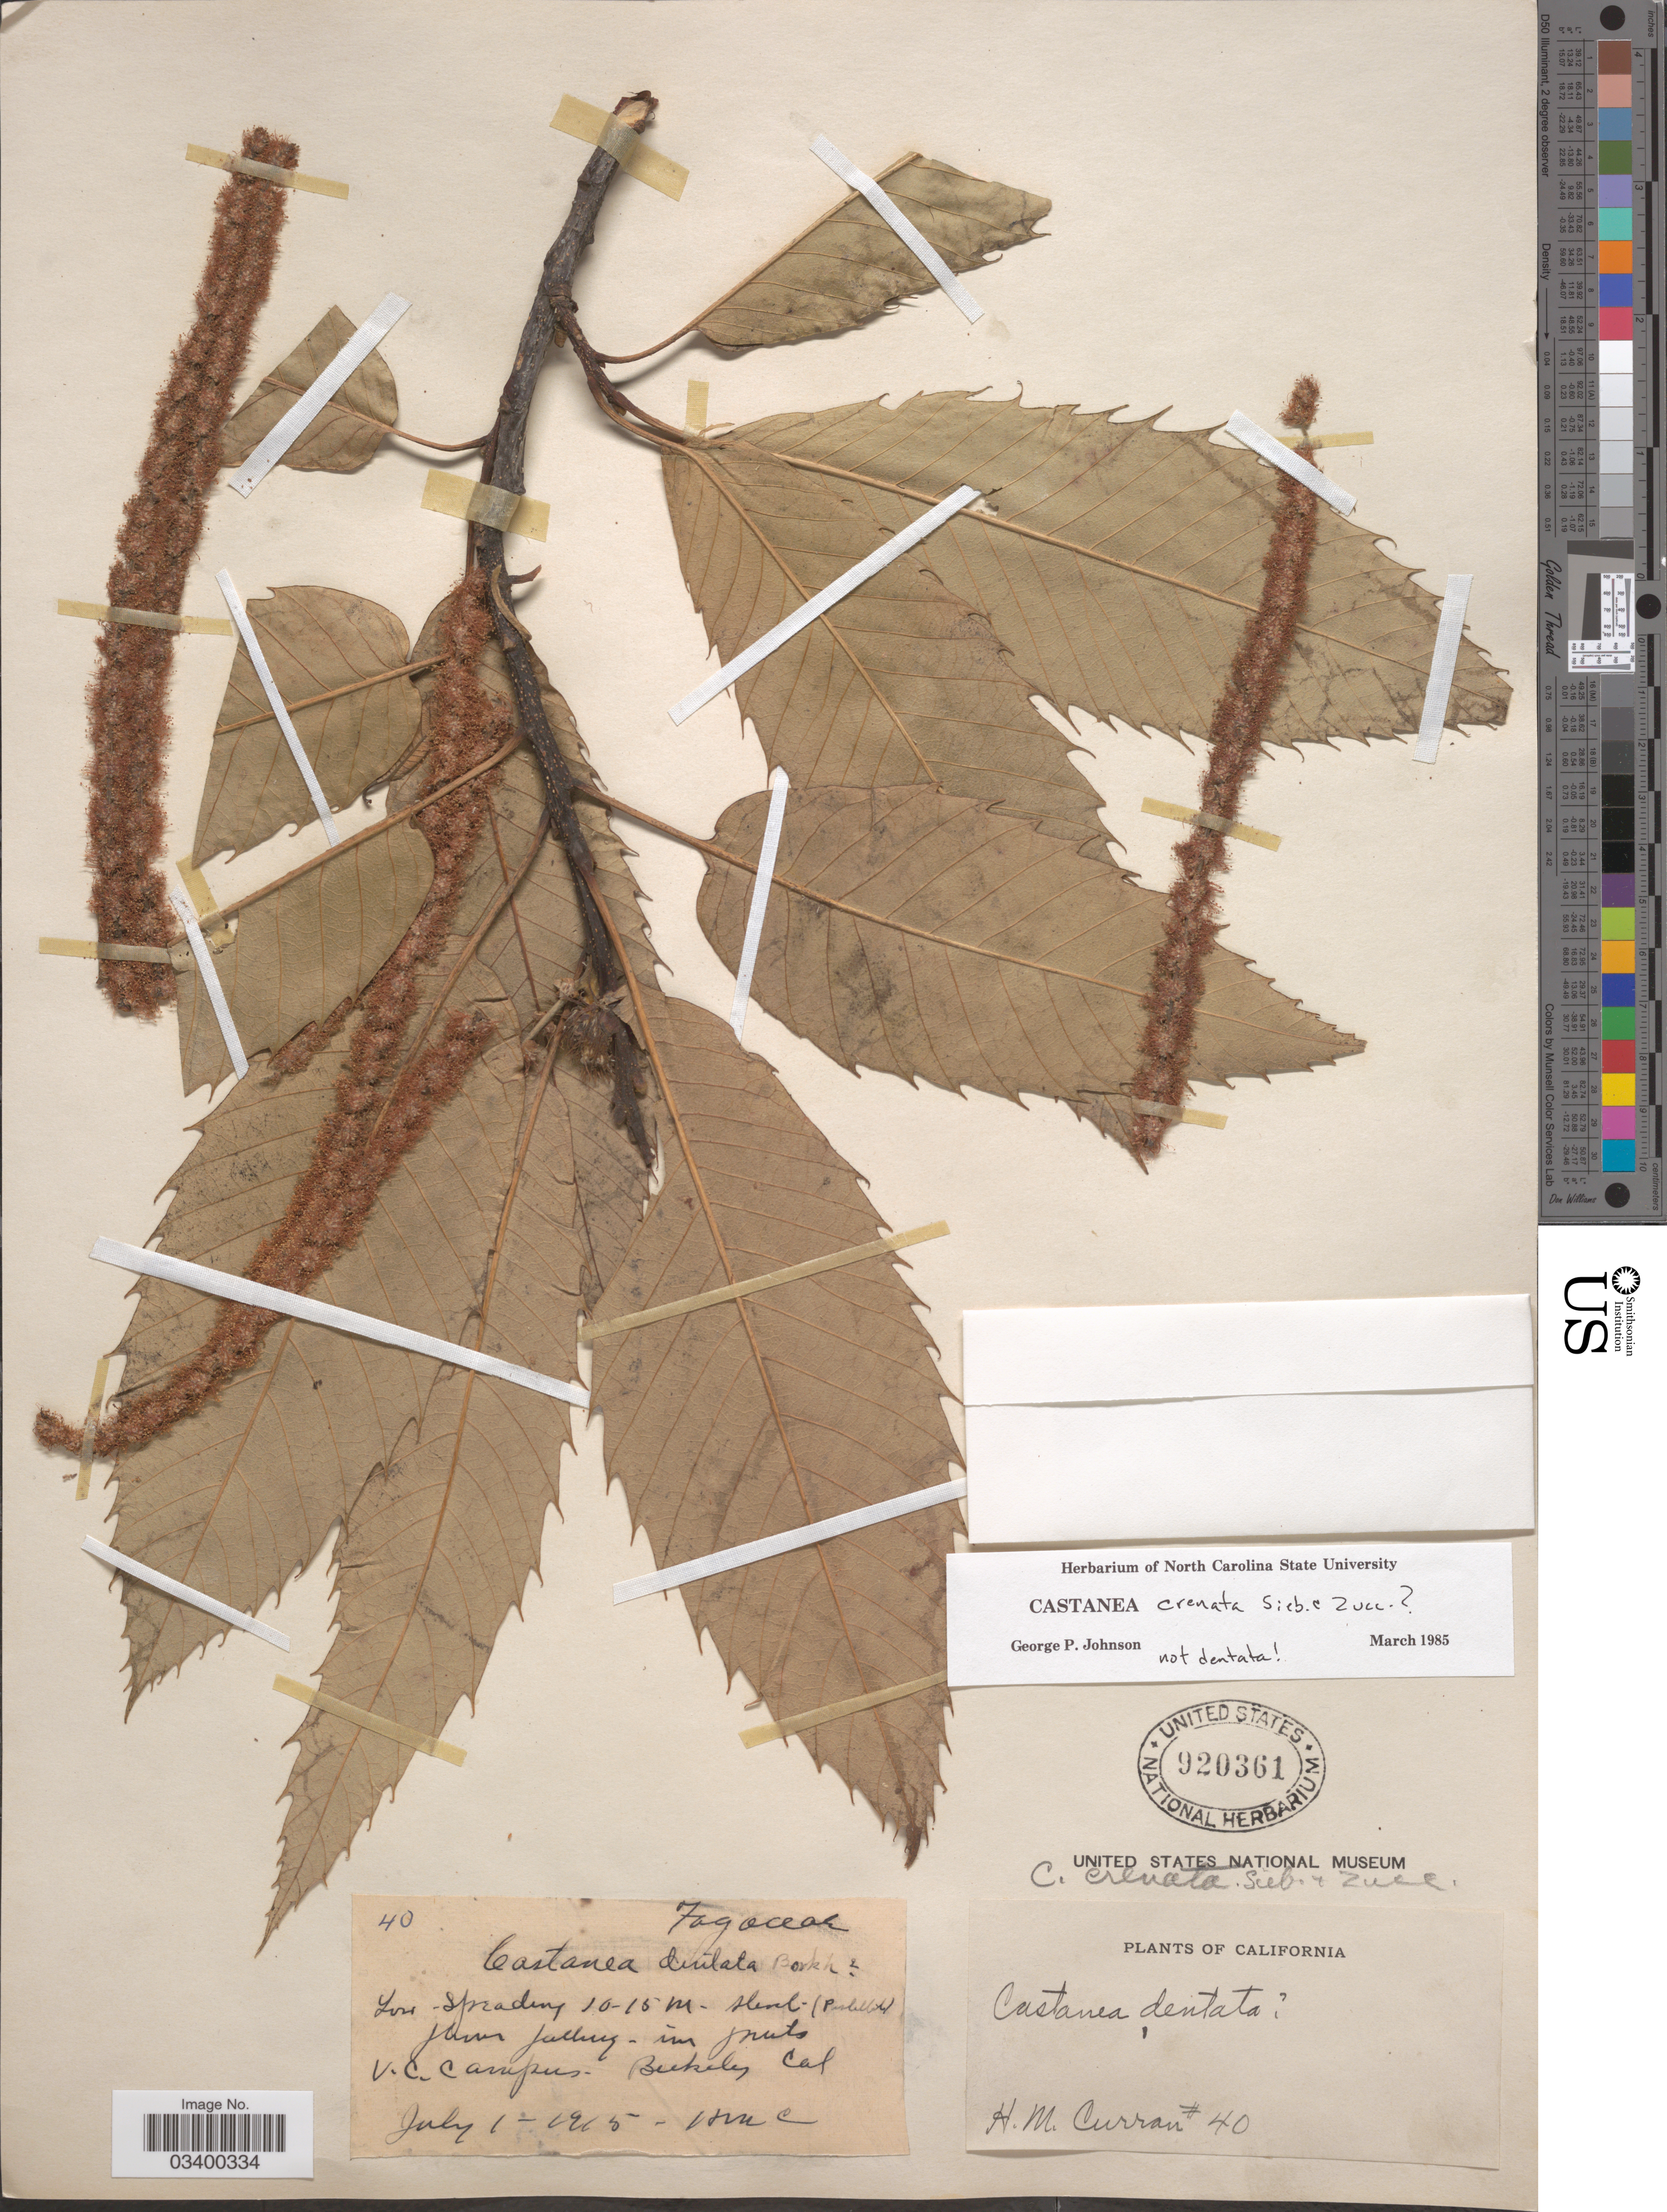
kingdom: Plantae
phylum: Tracheophyta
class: Magnoliopsida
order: Fagales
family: Fagaceae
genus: Castanea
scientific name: Castanea crenata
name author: Siebold & Zucc.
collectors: H. M. Curran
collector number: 40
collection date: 1925-07-01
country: United States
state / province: California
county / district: Alameda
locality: U. C. Campus, Berkeley.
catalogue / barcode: US 920361